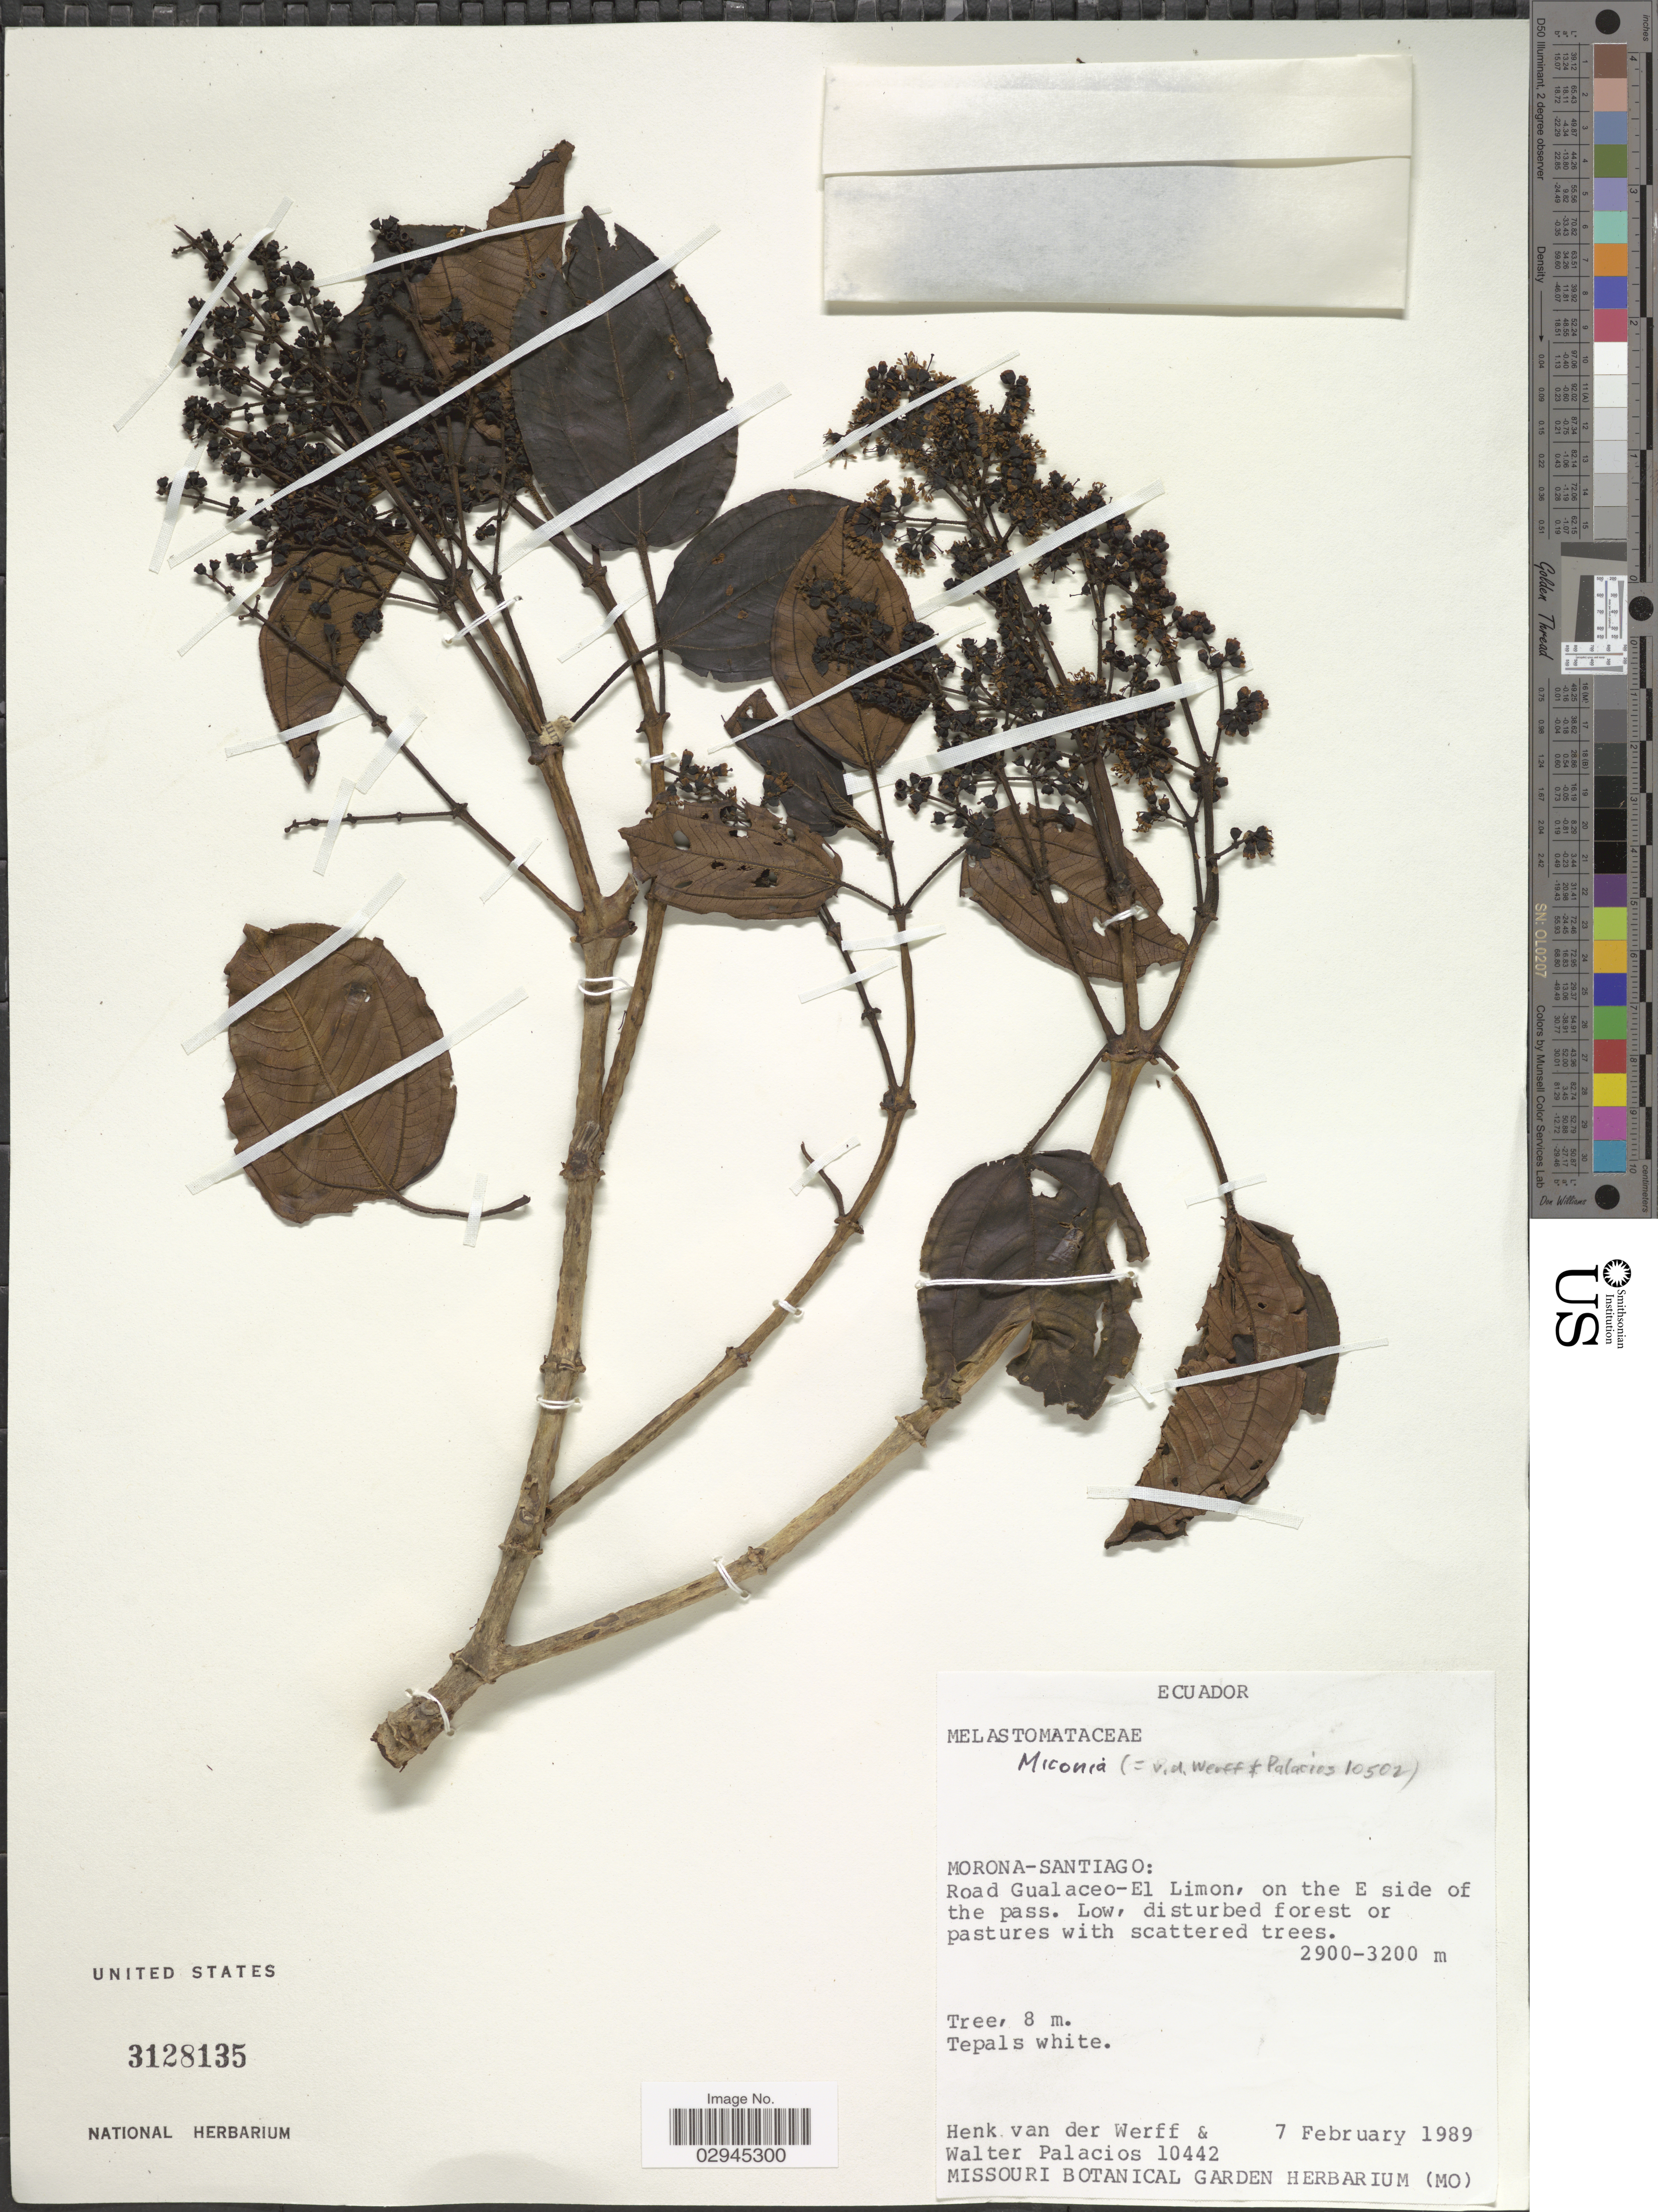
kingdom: Plantae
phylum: Tracheophyta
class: Magnoliopsida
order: Myrtales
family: Melastomataceae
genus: Miconia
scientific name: Miconia sp.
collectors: H. van der Werff & W. Palacios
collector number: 10442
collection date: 1989-02-07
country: Ecuador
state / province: Morona-Santiago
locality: Road Gualaceo-El Limon, on the E side of the pass.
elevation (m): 2900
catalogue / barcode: US 3128135